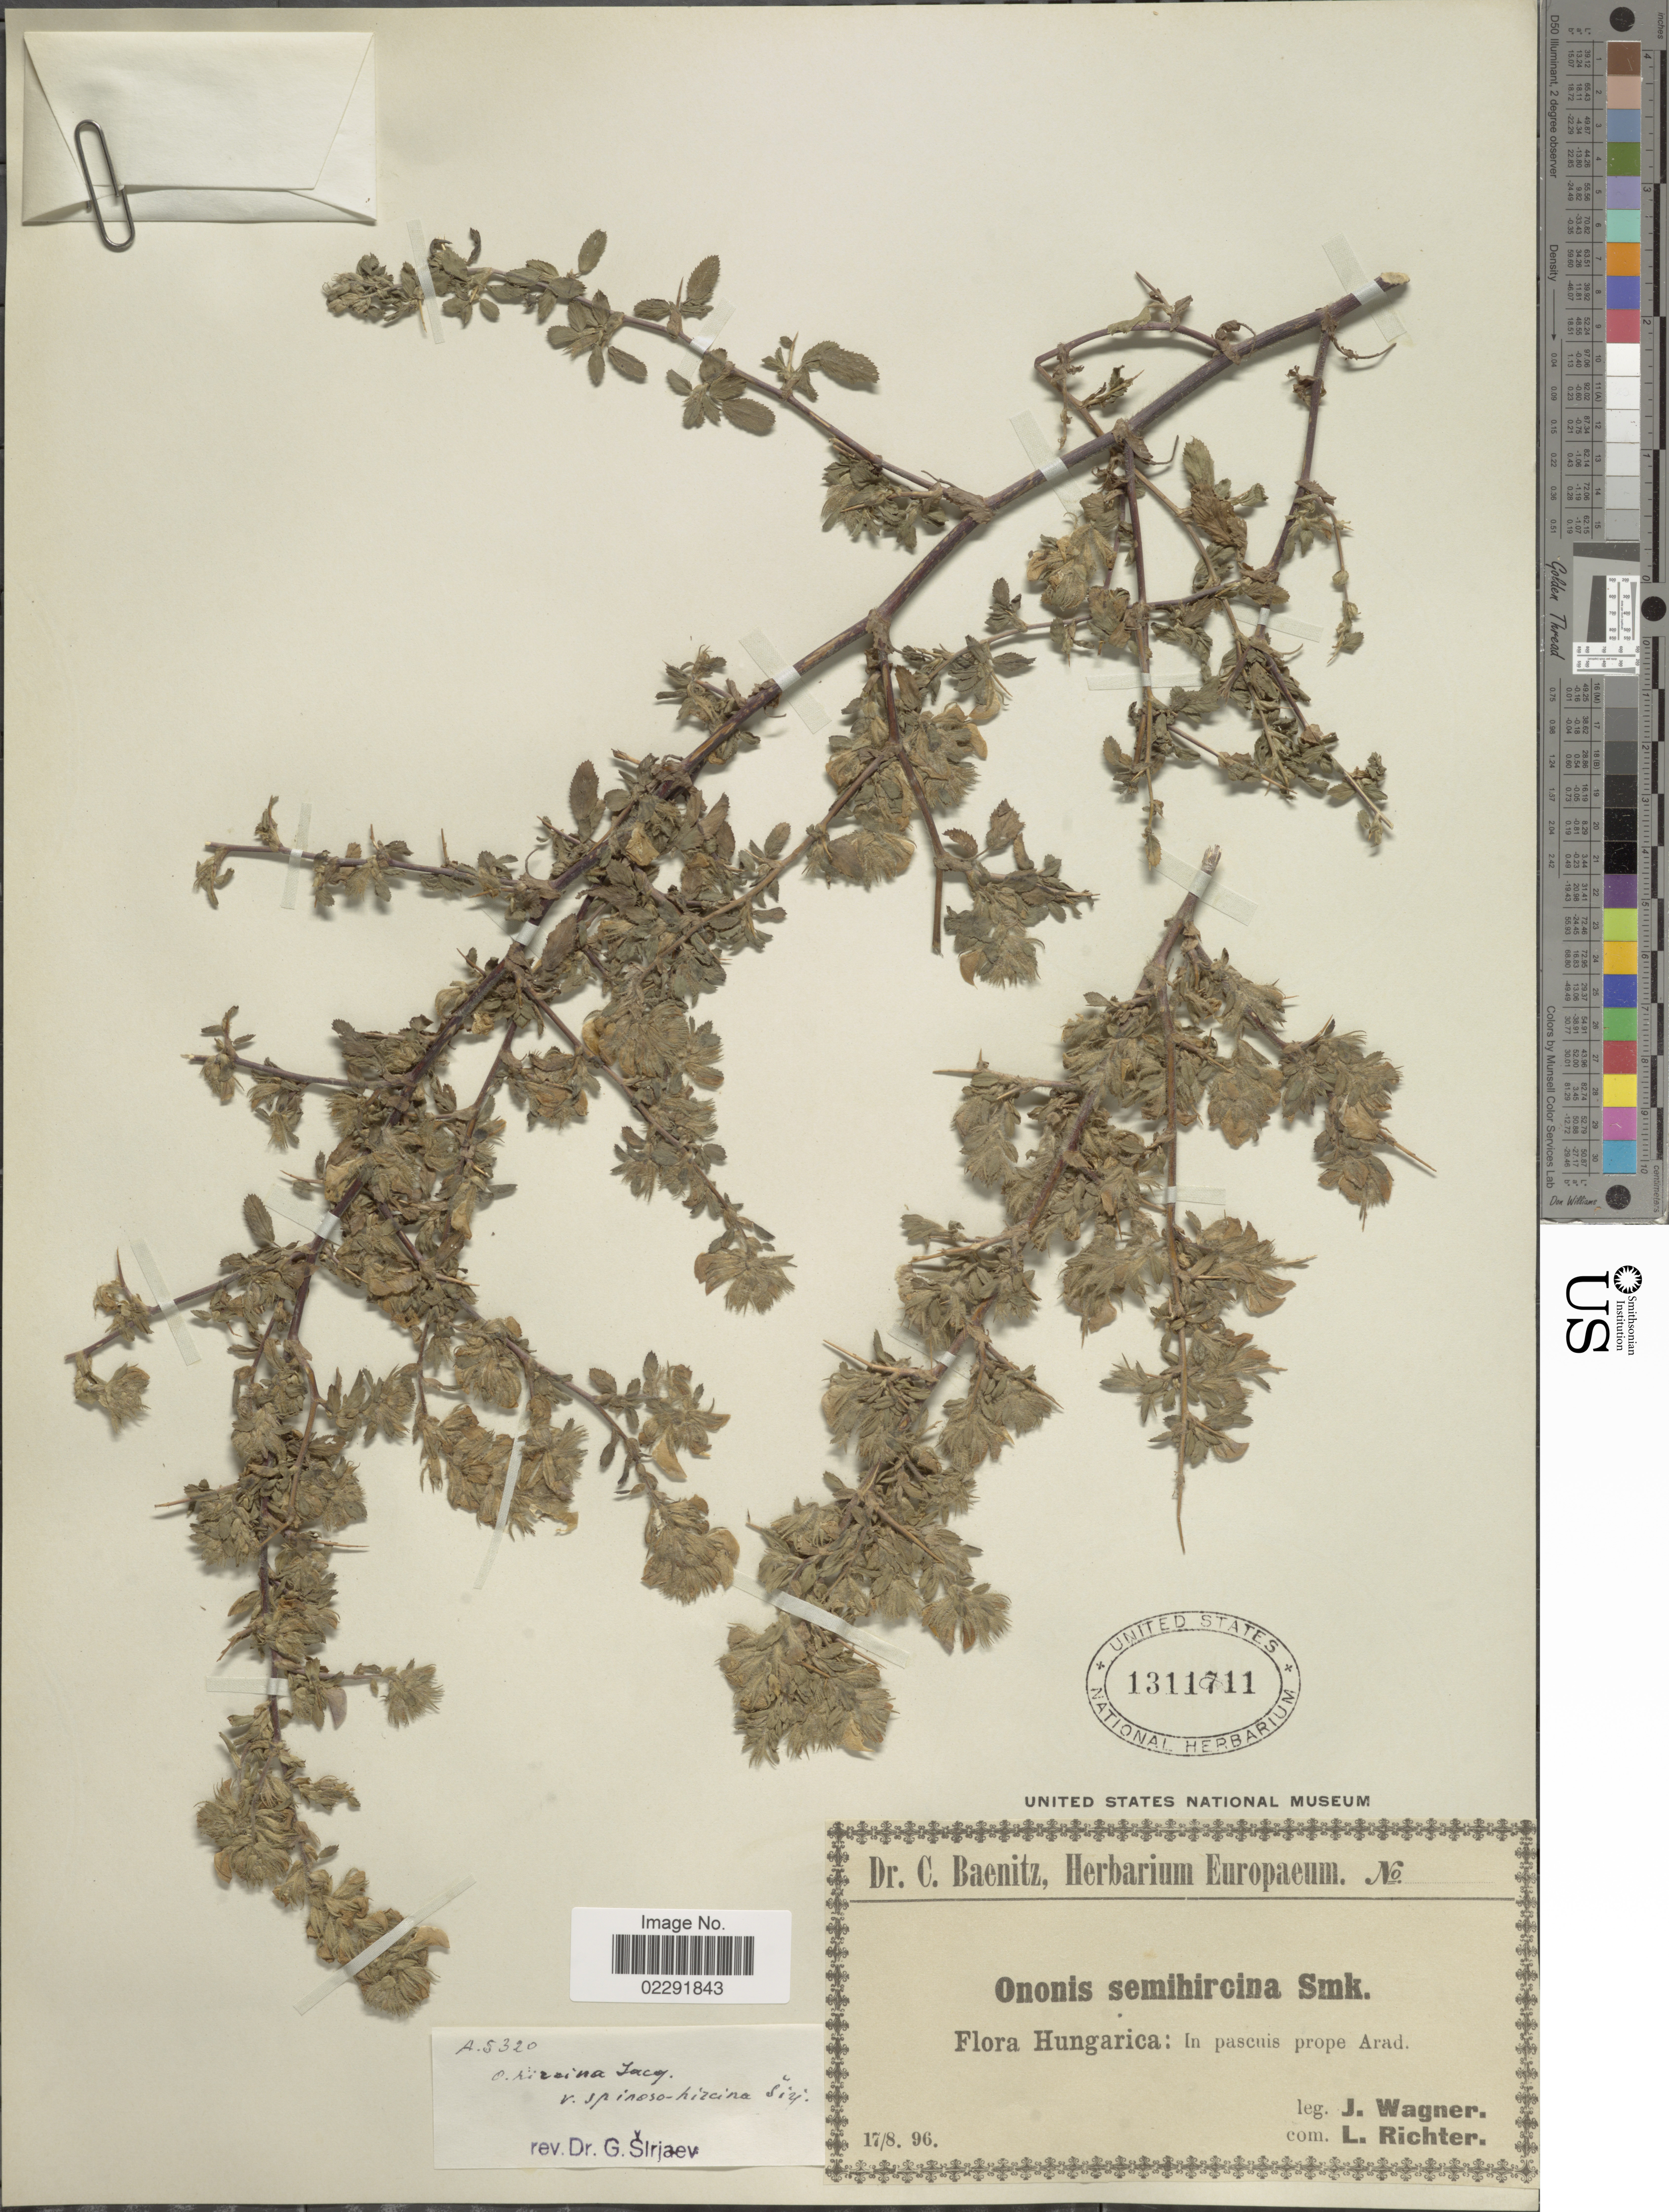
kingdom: Plantae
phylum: Tracheophyta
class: Magnoliopsida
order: Fabales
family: Fabaceae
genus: Ononis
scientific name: Ononis hircina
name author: Jacq.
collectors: J. Wagner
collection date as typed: Transcribed d/m/y: 17/8/96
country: Hungary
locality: In pascuis prope Arad.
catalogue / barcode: US 1311711